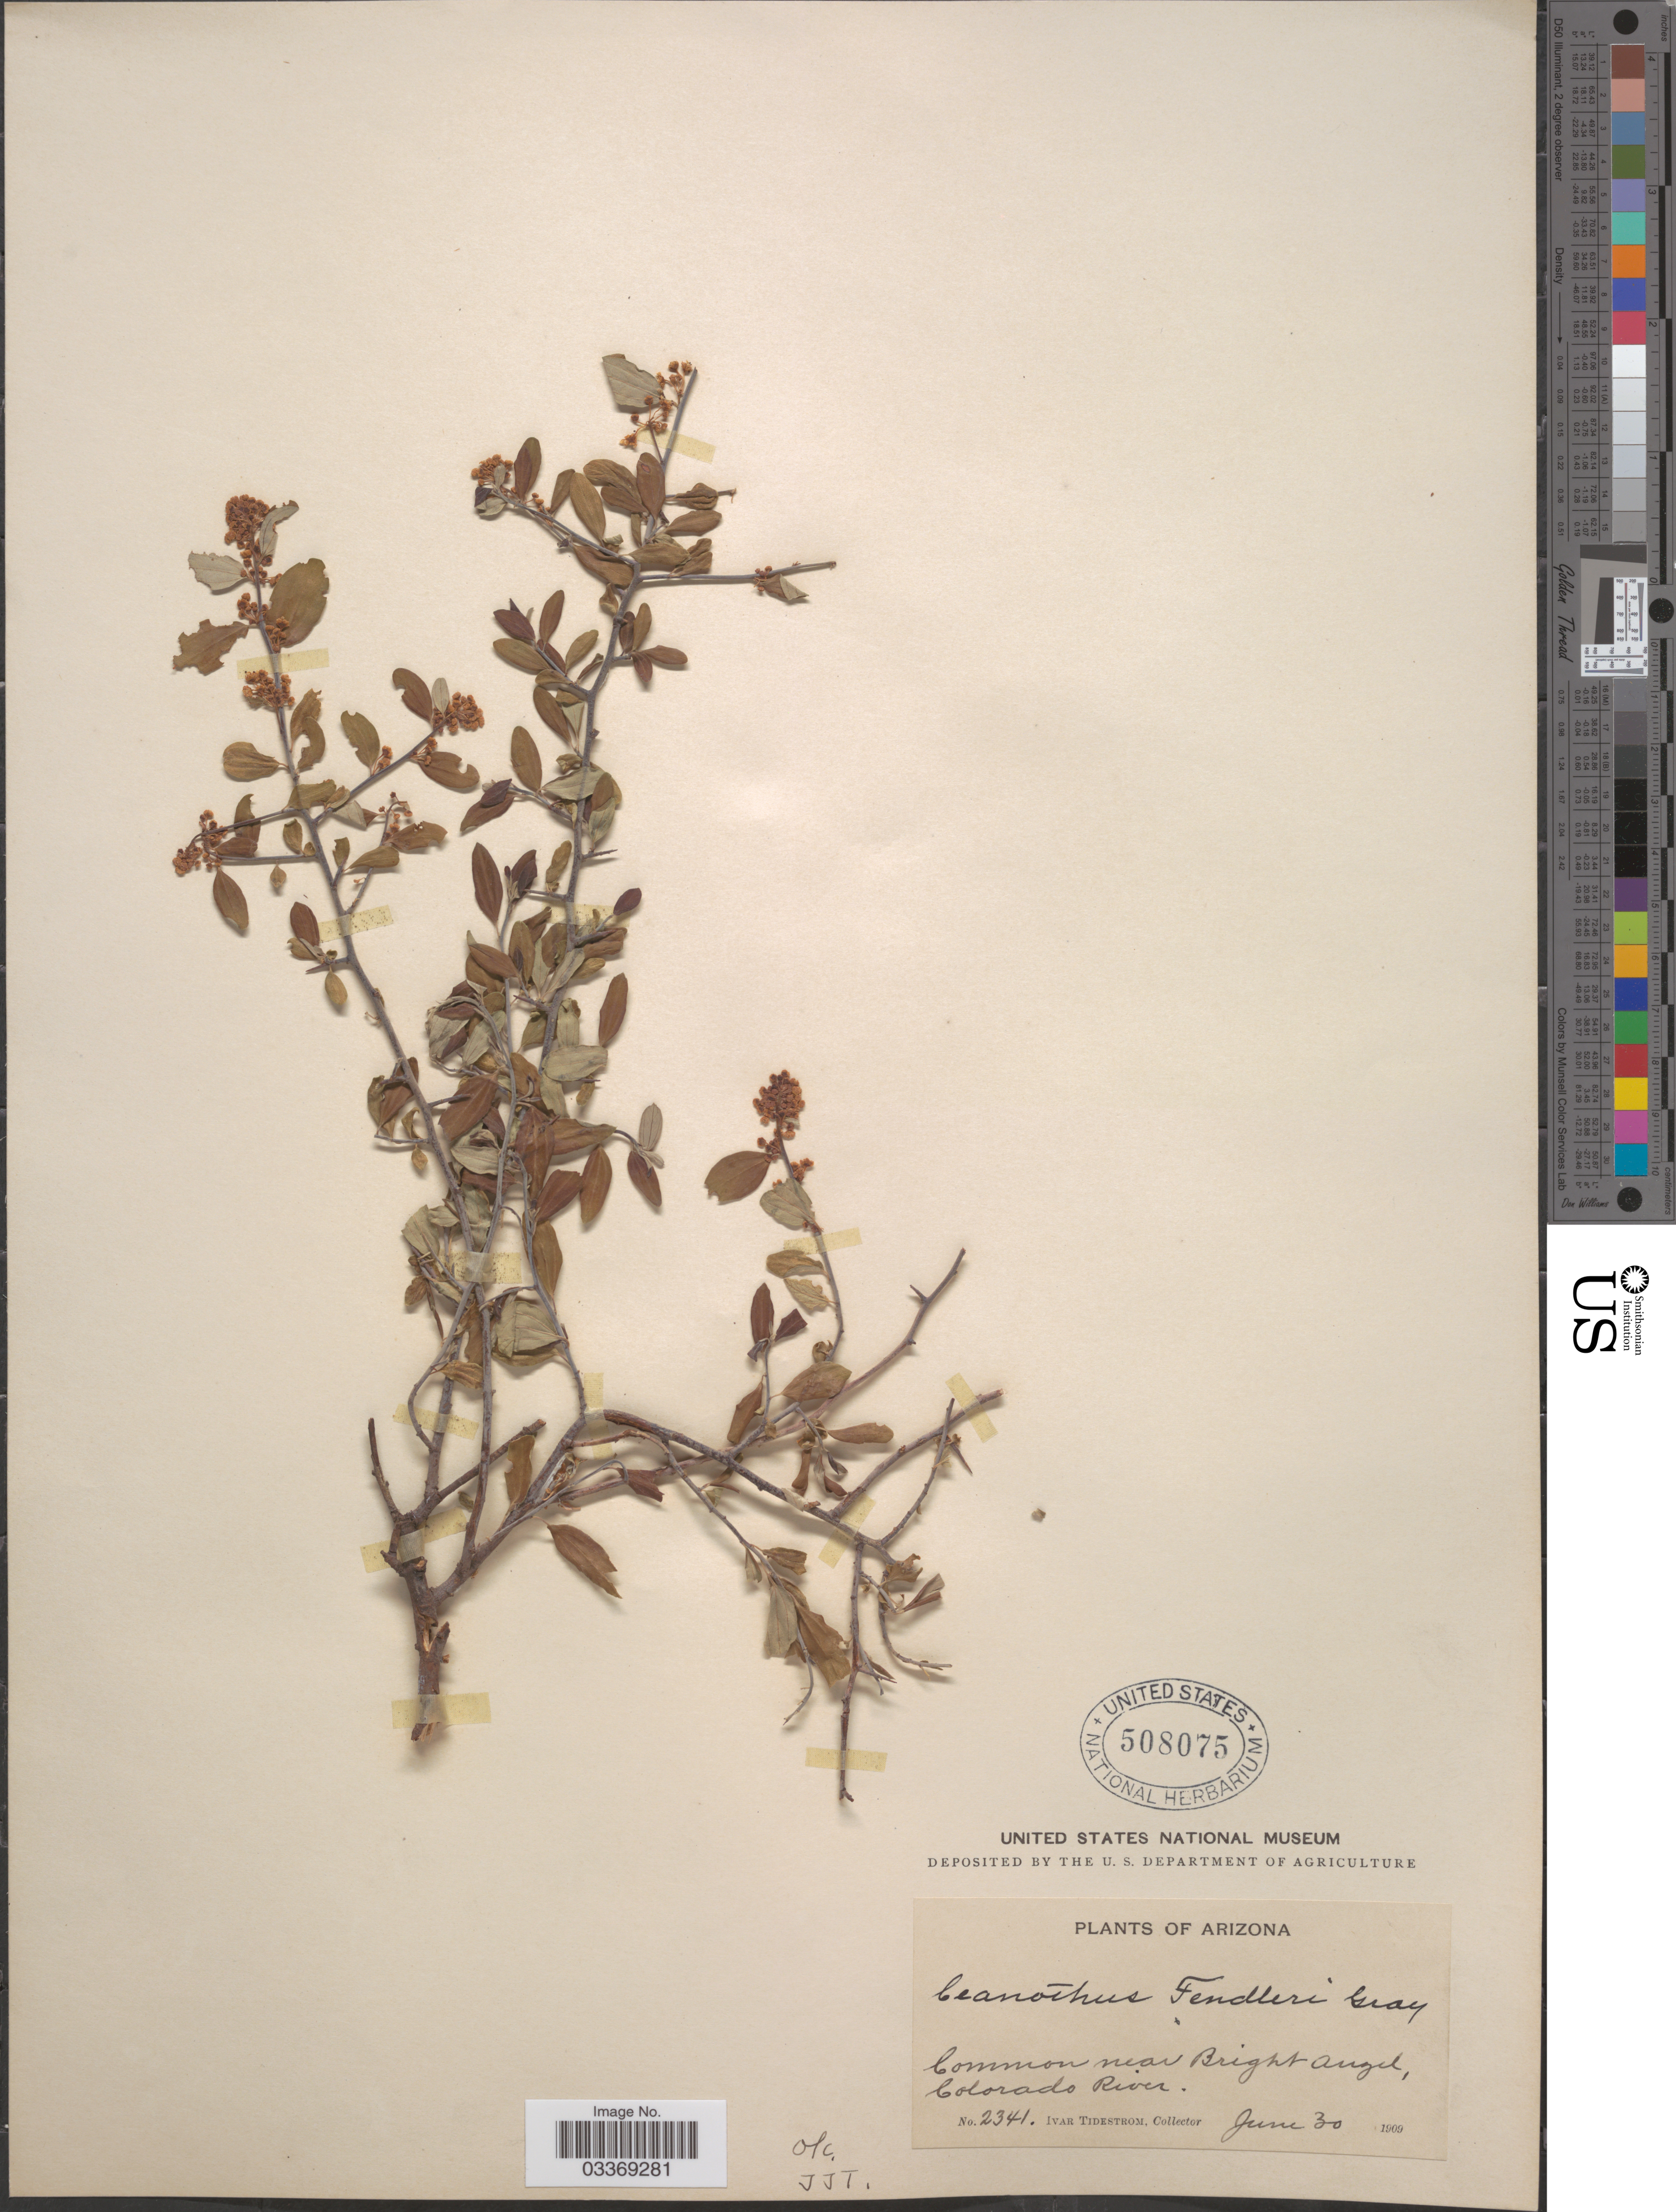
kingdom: Plantae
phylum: Tracheophyta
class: Magnoliopsida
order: Rosales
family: Rhamnaceae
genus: Ceanothus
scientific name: Ceanothus fendleri var. viridis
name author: A. Gray ex Trel.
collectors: I. F. Tidestrom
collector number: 2341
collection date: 1909-06-30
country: United States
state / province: Arizona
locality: Common near Bright Angel Colorado River.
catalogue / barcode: US 508075